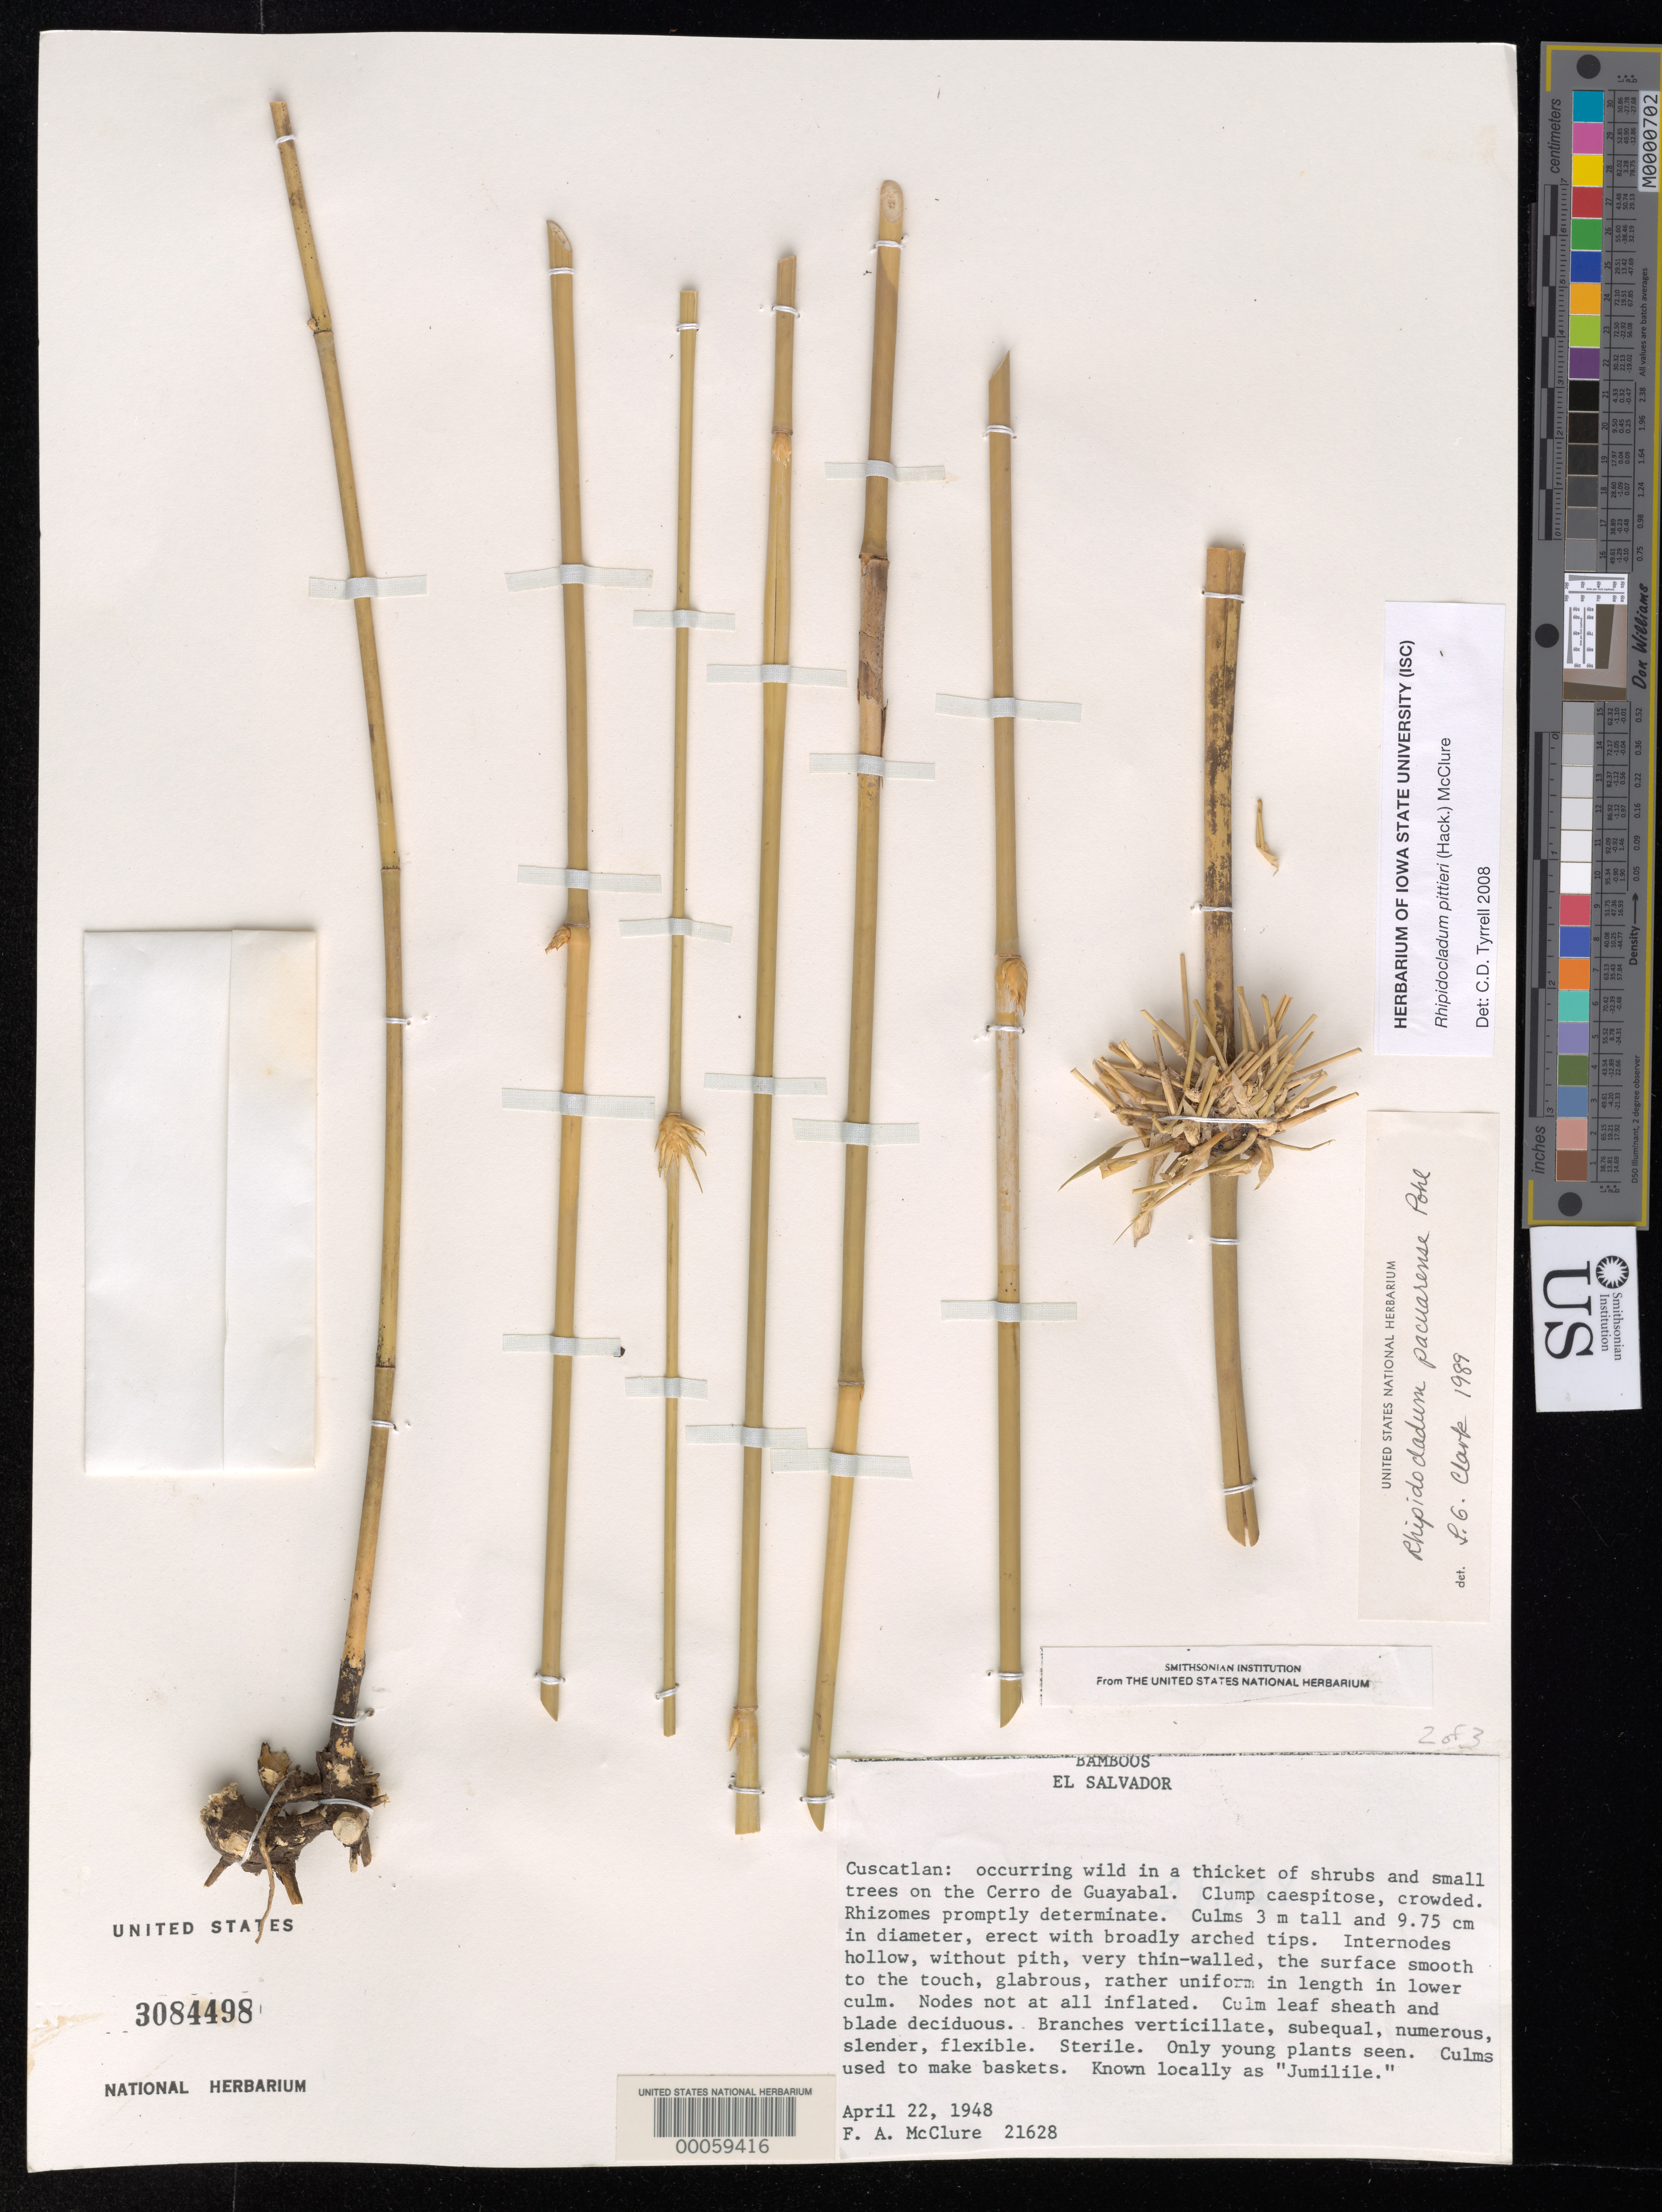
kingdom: Plantae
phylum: Tracheophyta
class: Liliopsida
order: Poales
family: Poaceae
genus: Rhipidocladum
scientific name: Rhipidocladum pittieri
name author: (J. Hack.) McClure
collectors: F. A. McClure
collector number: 21628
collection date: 1948-04-22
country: El Salvador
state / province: Cuscatlan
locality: In a thicket of shrubs and small trees on the Cerro de Guayabal.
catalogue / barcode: US 3084498